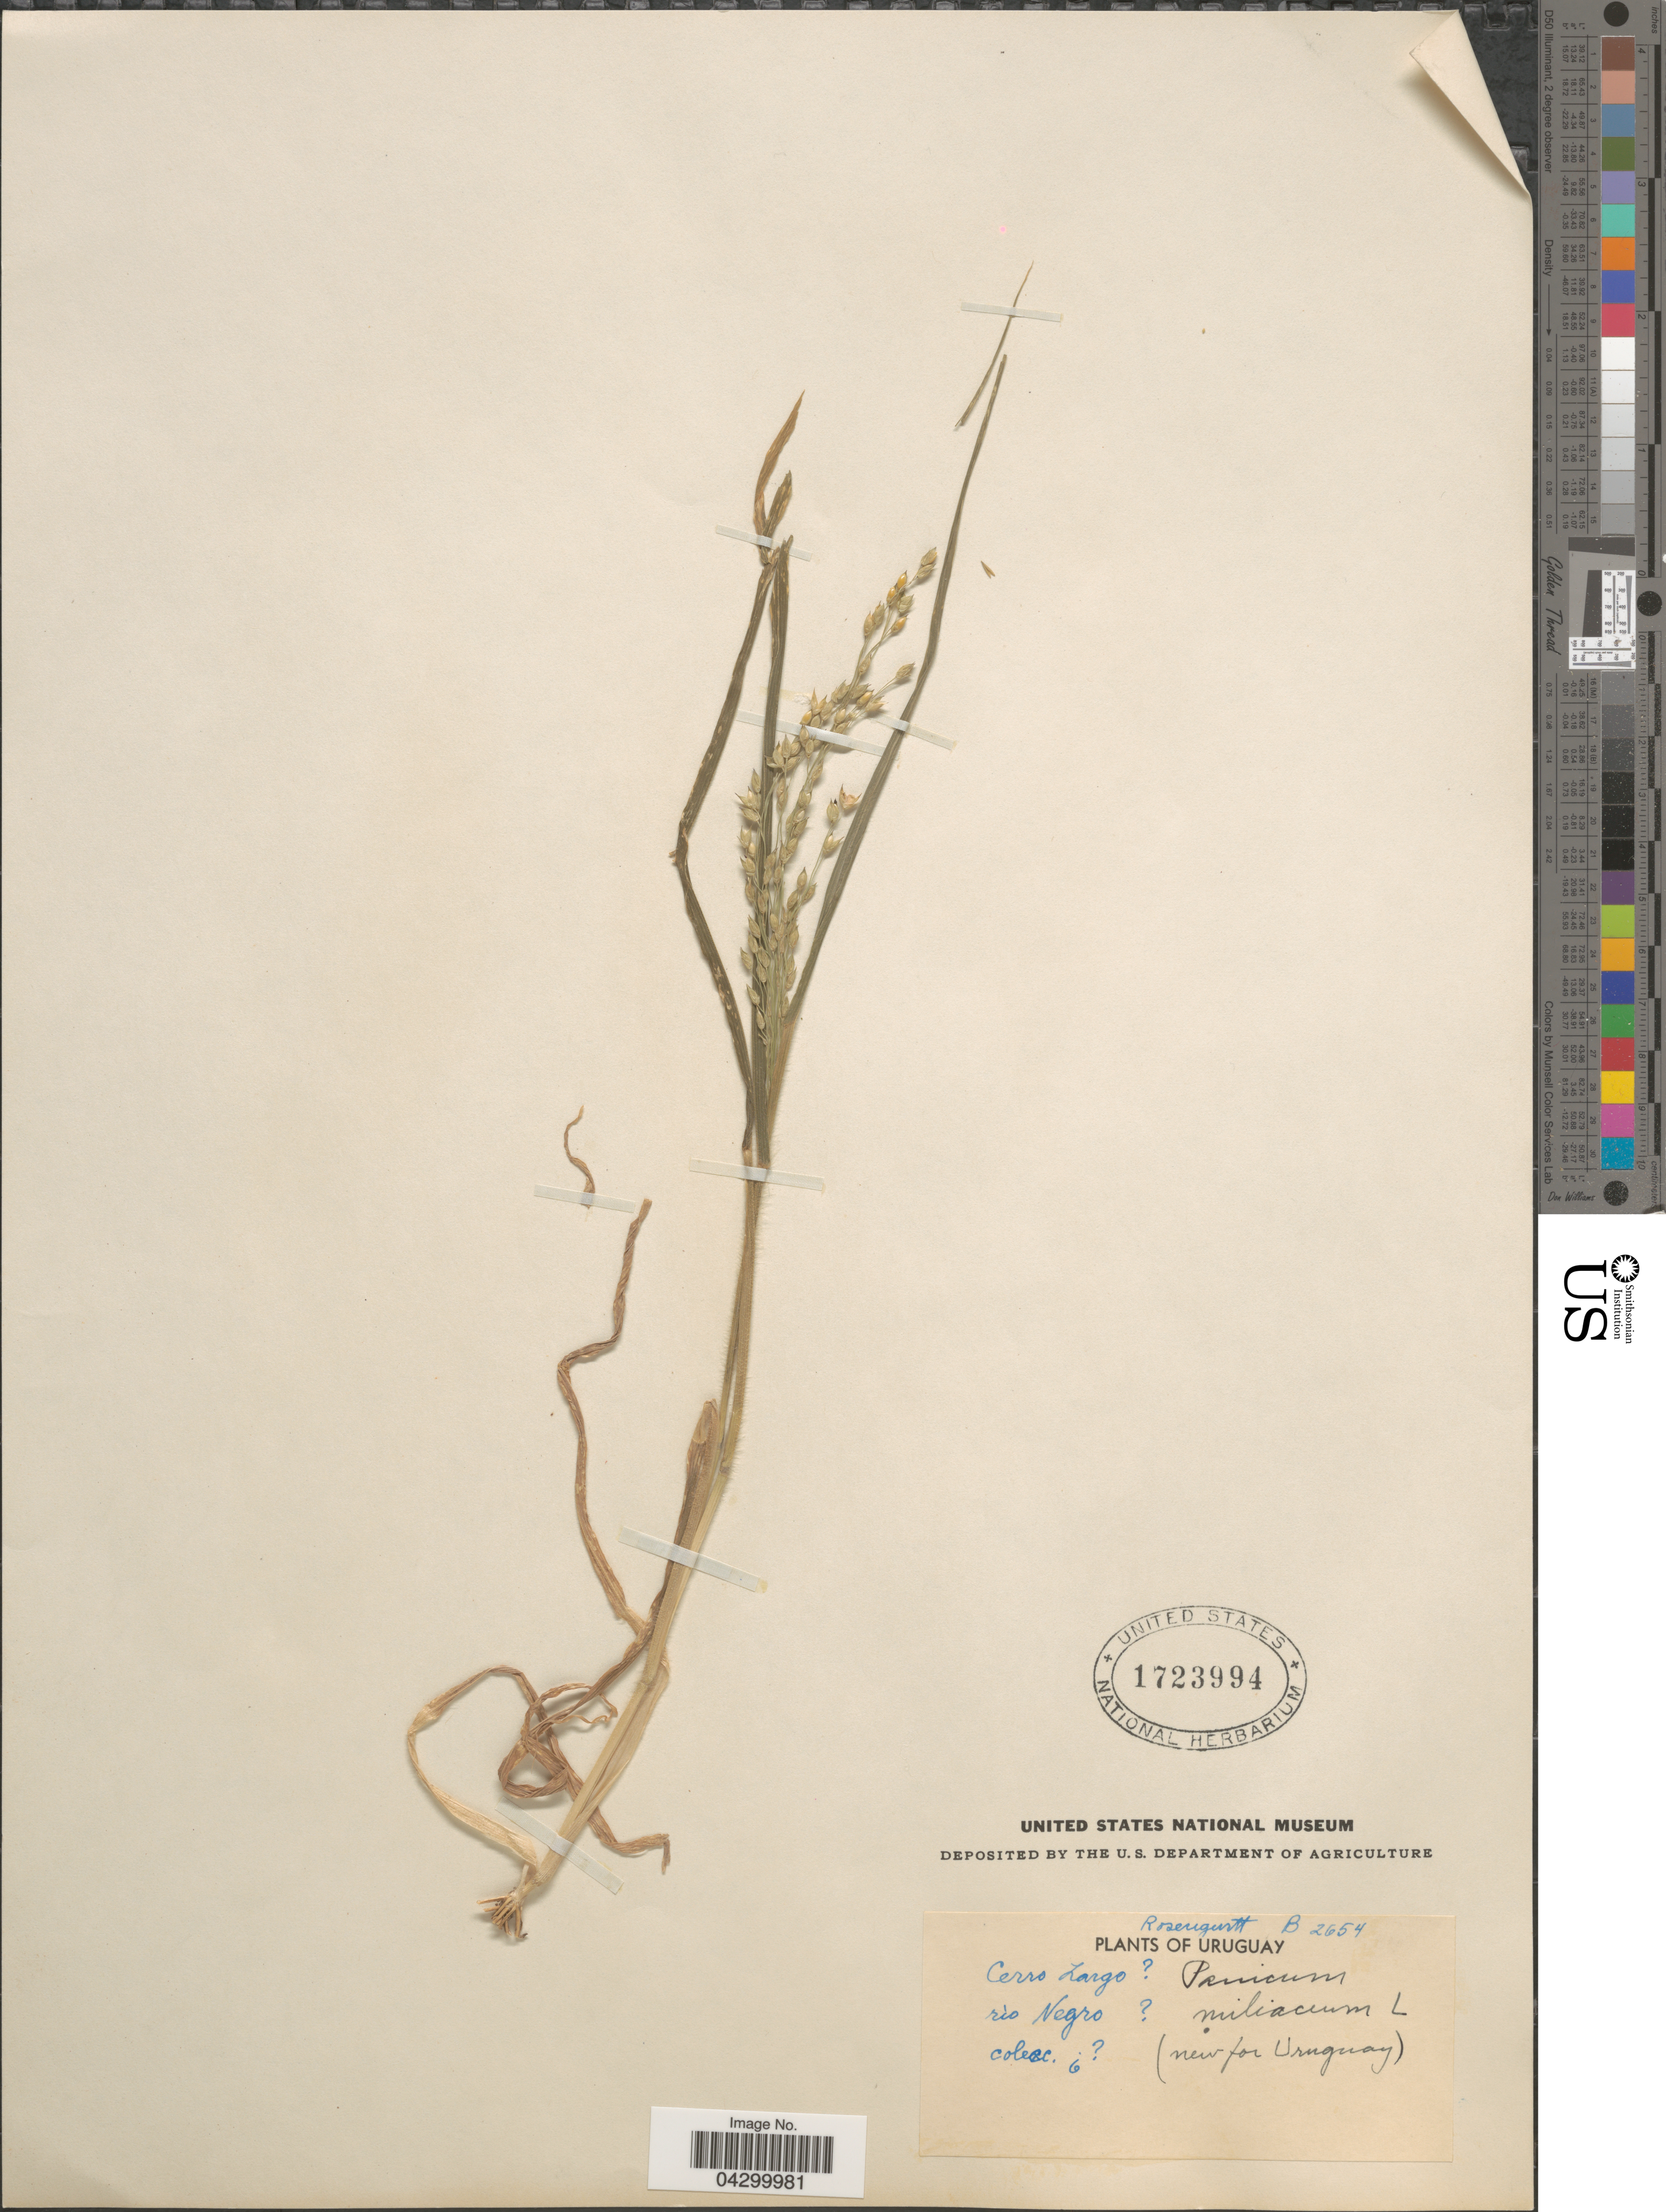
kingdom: Plantae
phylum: Tracheophyta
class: Liliopsida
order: Poales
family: Poaceae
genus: Panicum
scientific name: Panicum miliaceum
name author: L.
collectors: Rosengurtt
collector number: B2654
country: Uruguay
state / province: Rio Negro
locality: Cerro Largo [unsure placement] rìo Negro [unsure placement].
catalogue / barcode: US 1723994